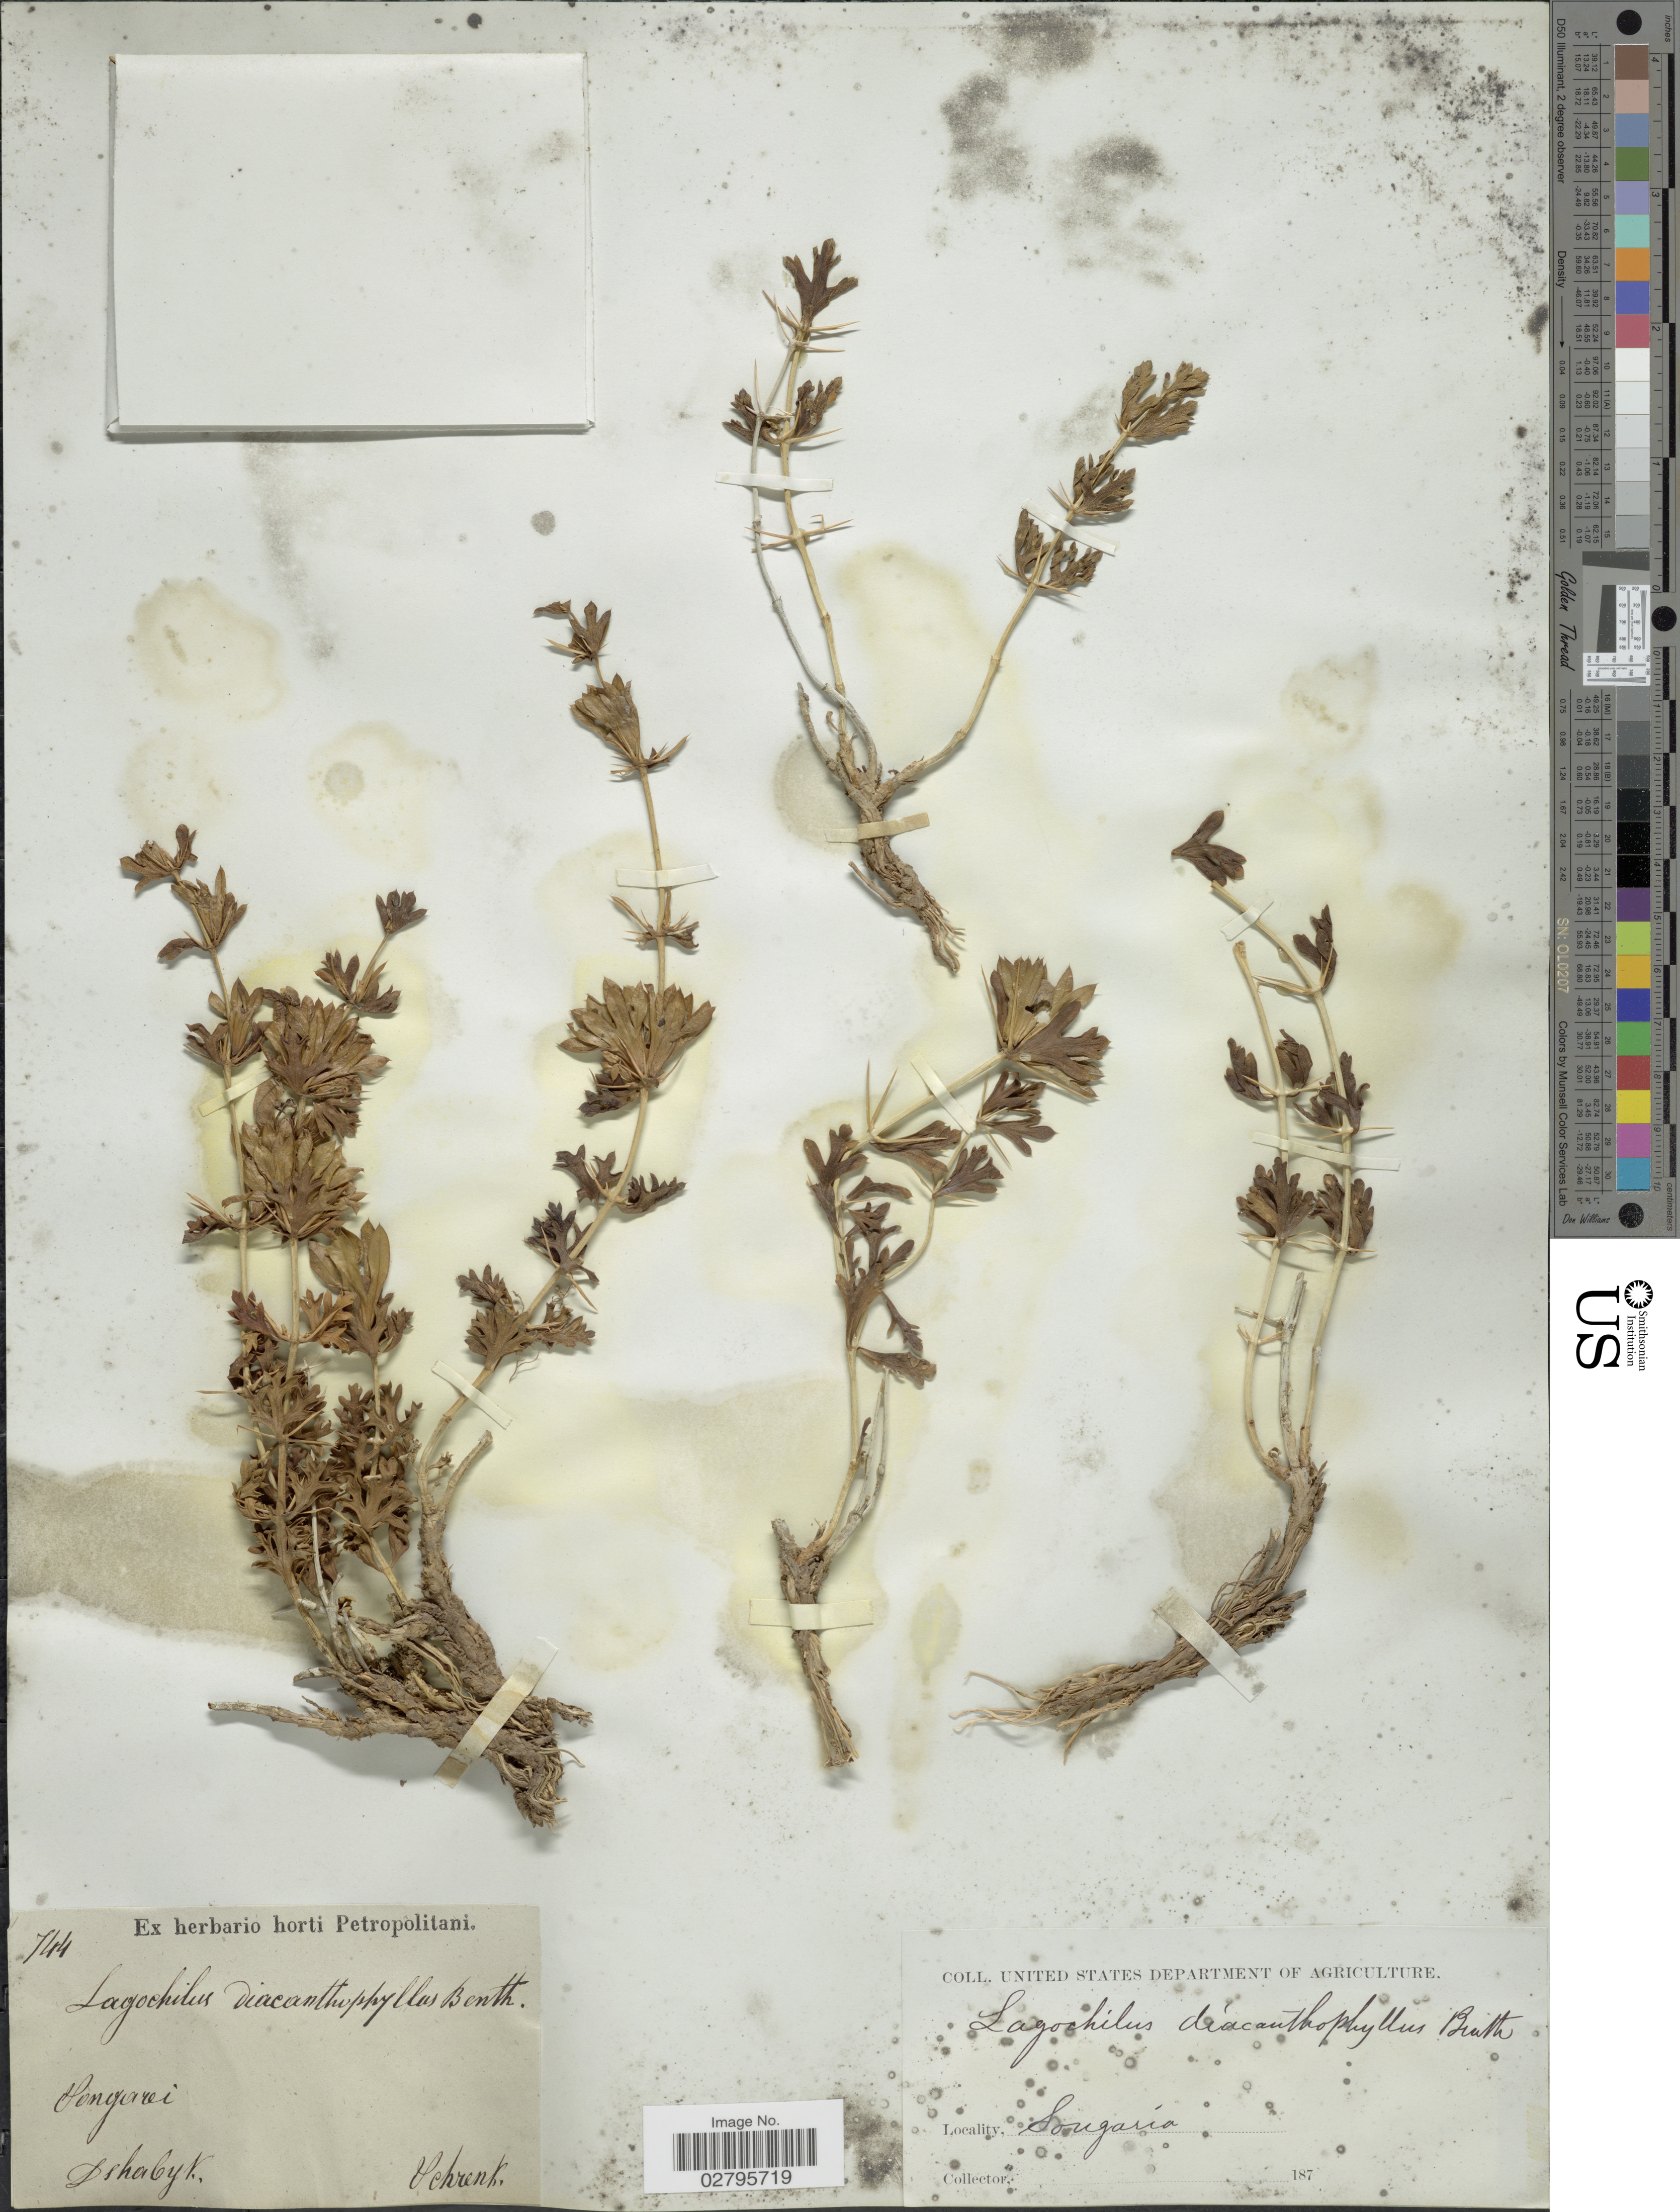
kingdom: Plantae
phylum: Tracheophyta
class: Magnoliopsida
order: Lamiales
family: Lamiaceae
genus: Lagochilus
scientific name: Lagochilus diacanthophyllus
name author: (Pall.) Benth.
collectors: A.G. Schrenk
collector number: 744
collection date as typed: Transcribed d/m/y: //187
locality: Songaria, Dshabyn [interpreted]